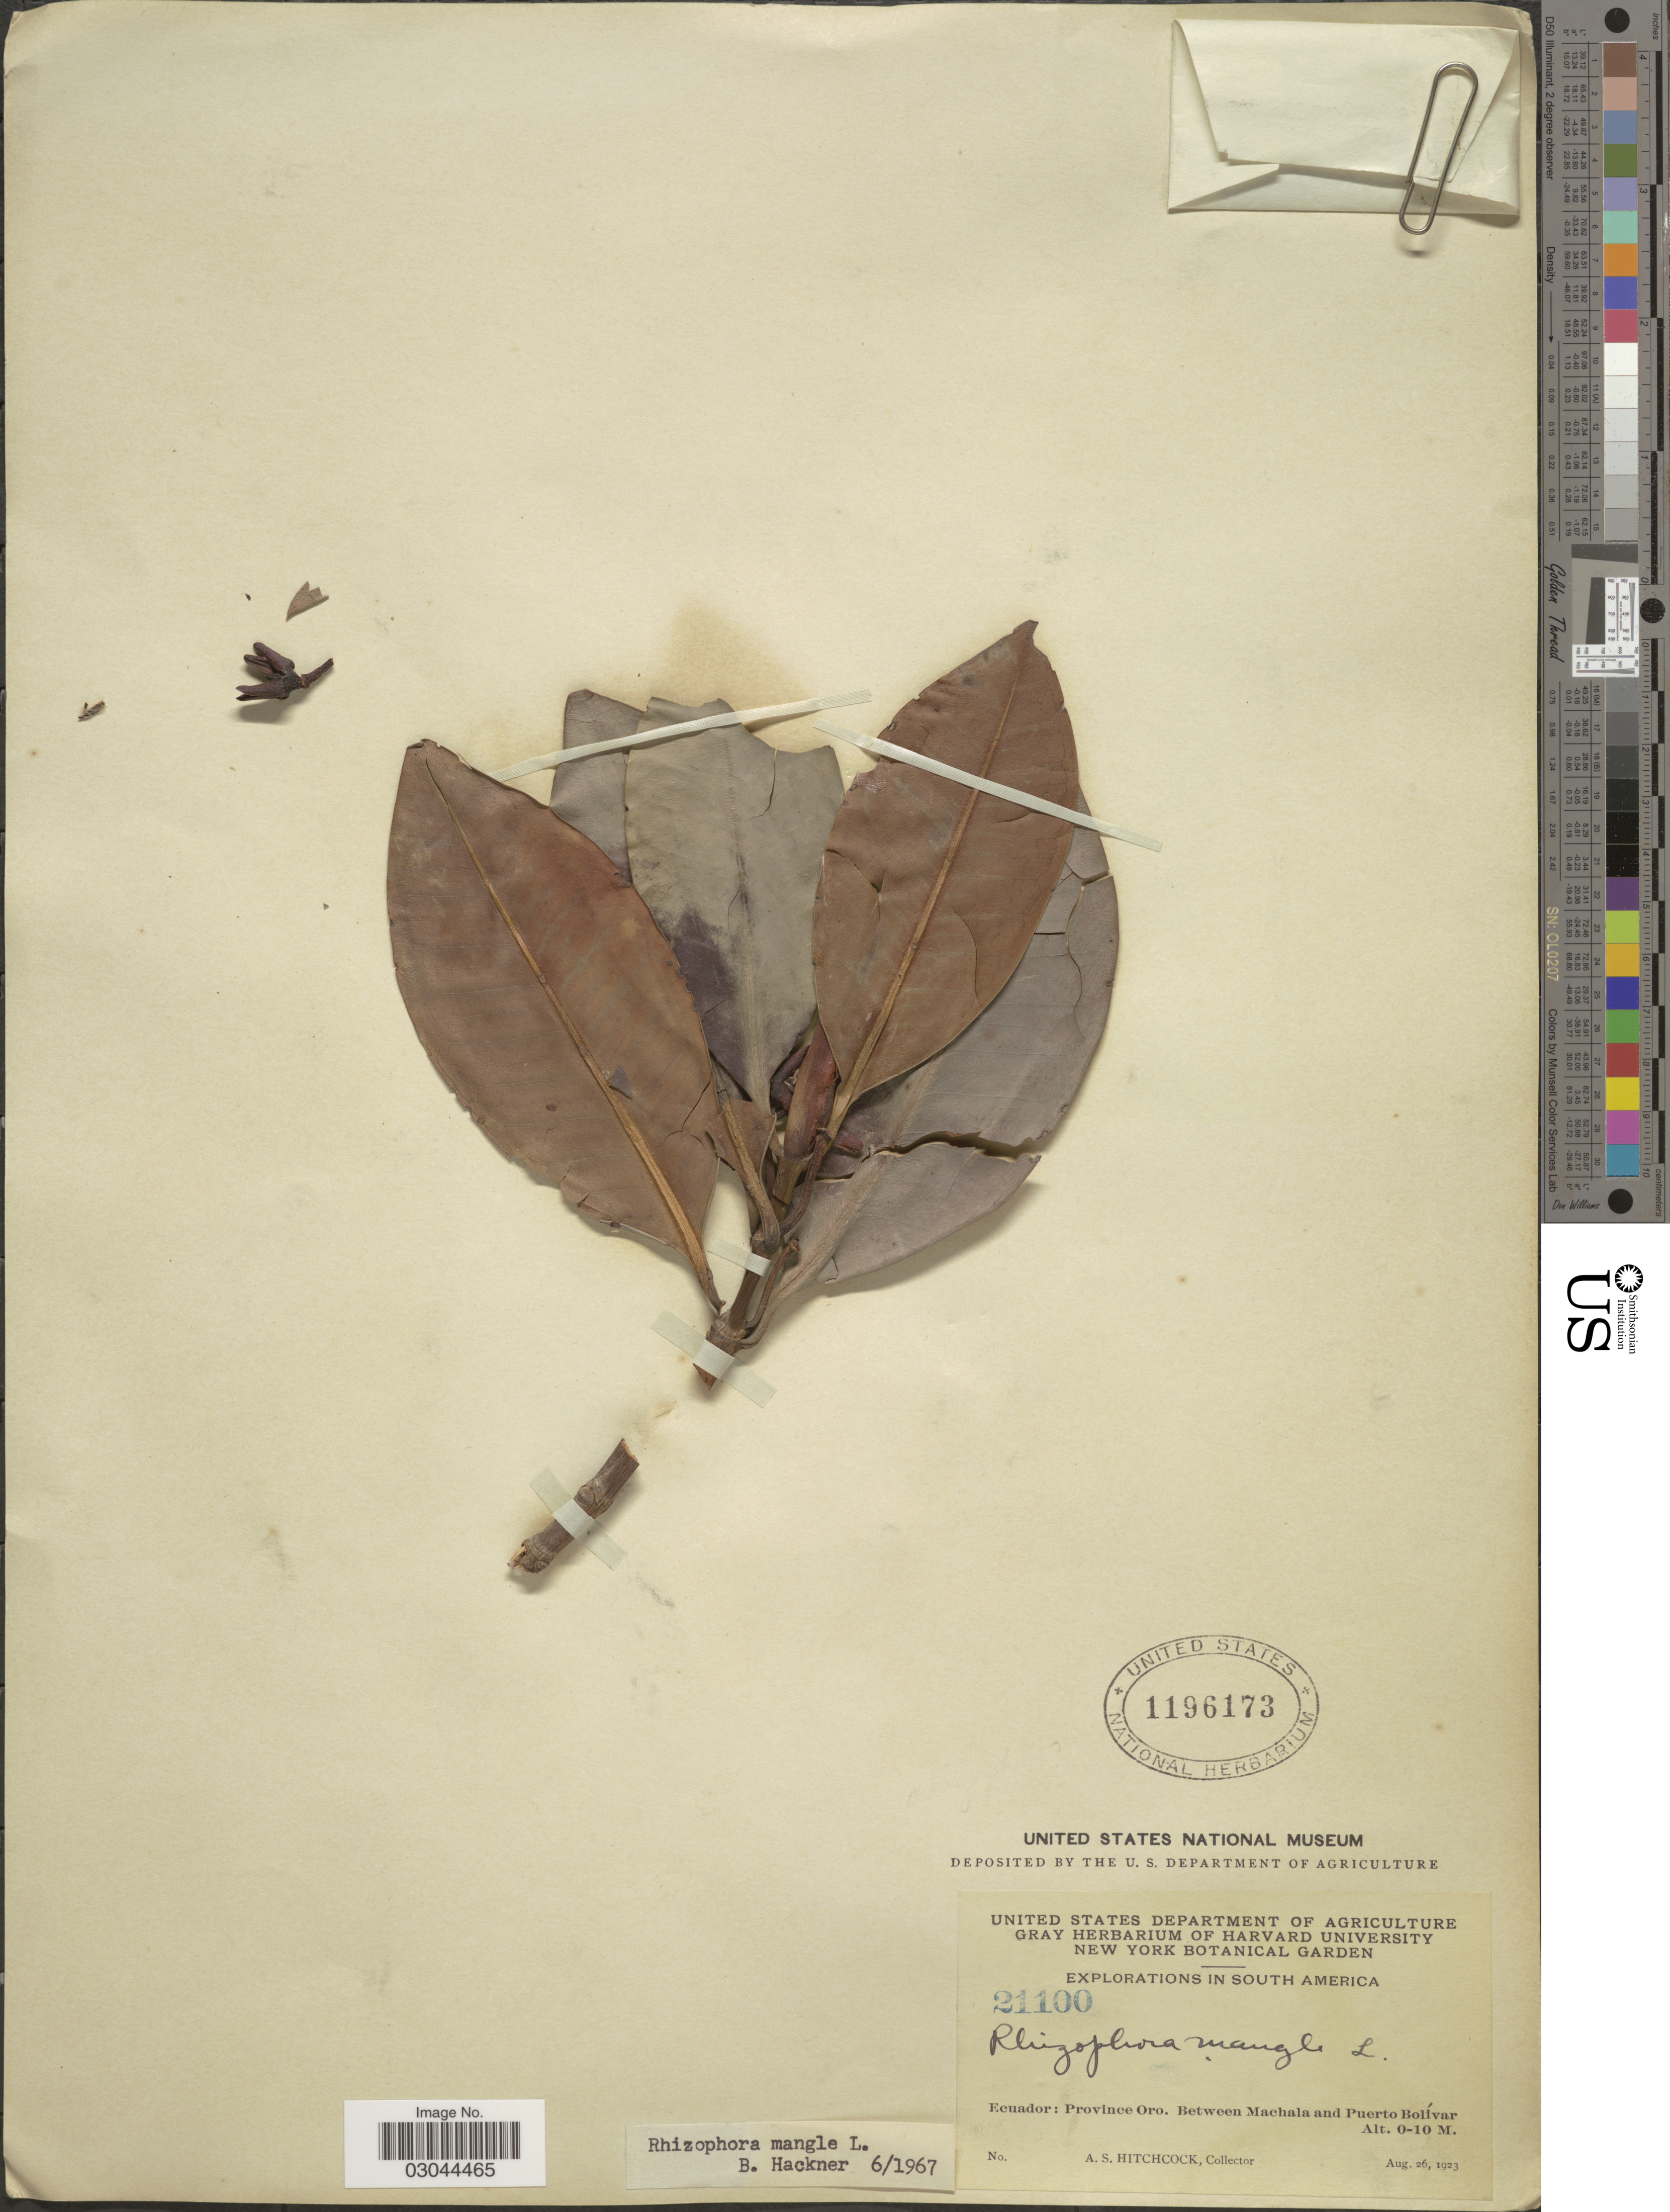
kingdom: Plantae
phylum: Tracheophyta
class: Magnoliopsida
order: Malpighiales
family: Rhizophoraceae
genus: Rhizophora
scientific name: Rhizophora mangle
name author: L.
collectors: A. S. Hitchcock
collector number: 21100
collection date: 1923-08-26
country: Ecuador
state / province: El Oro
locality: South America. Province Oro. Between Machala and Puerto Bolívar.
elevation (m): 0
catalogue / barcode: US 1196173